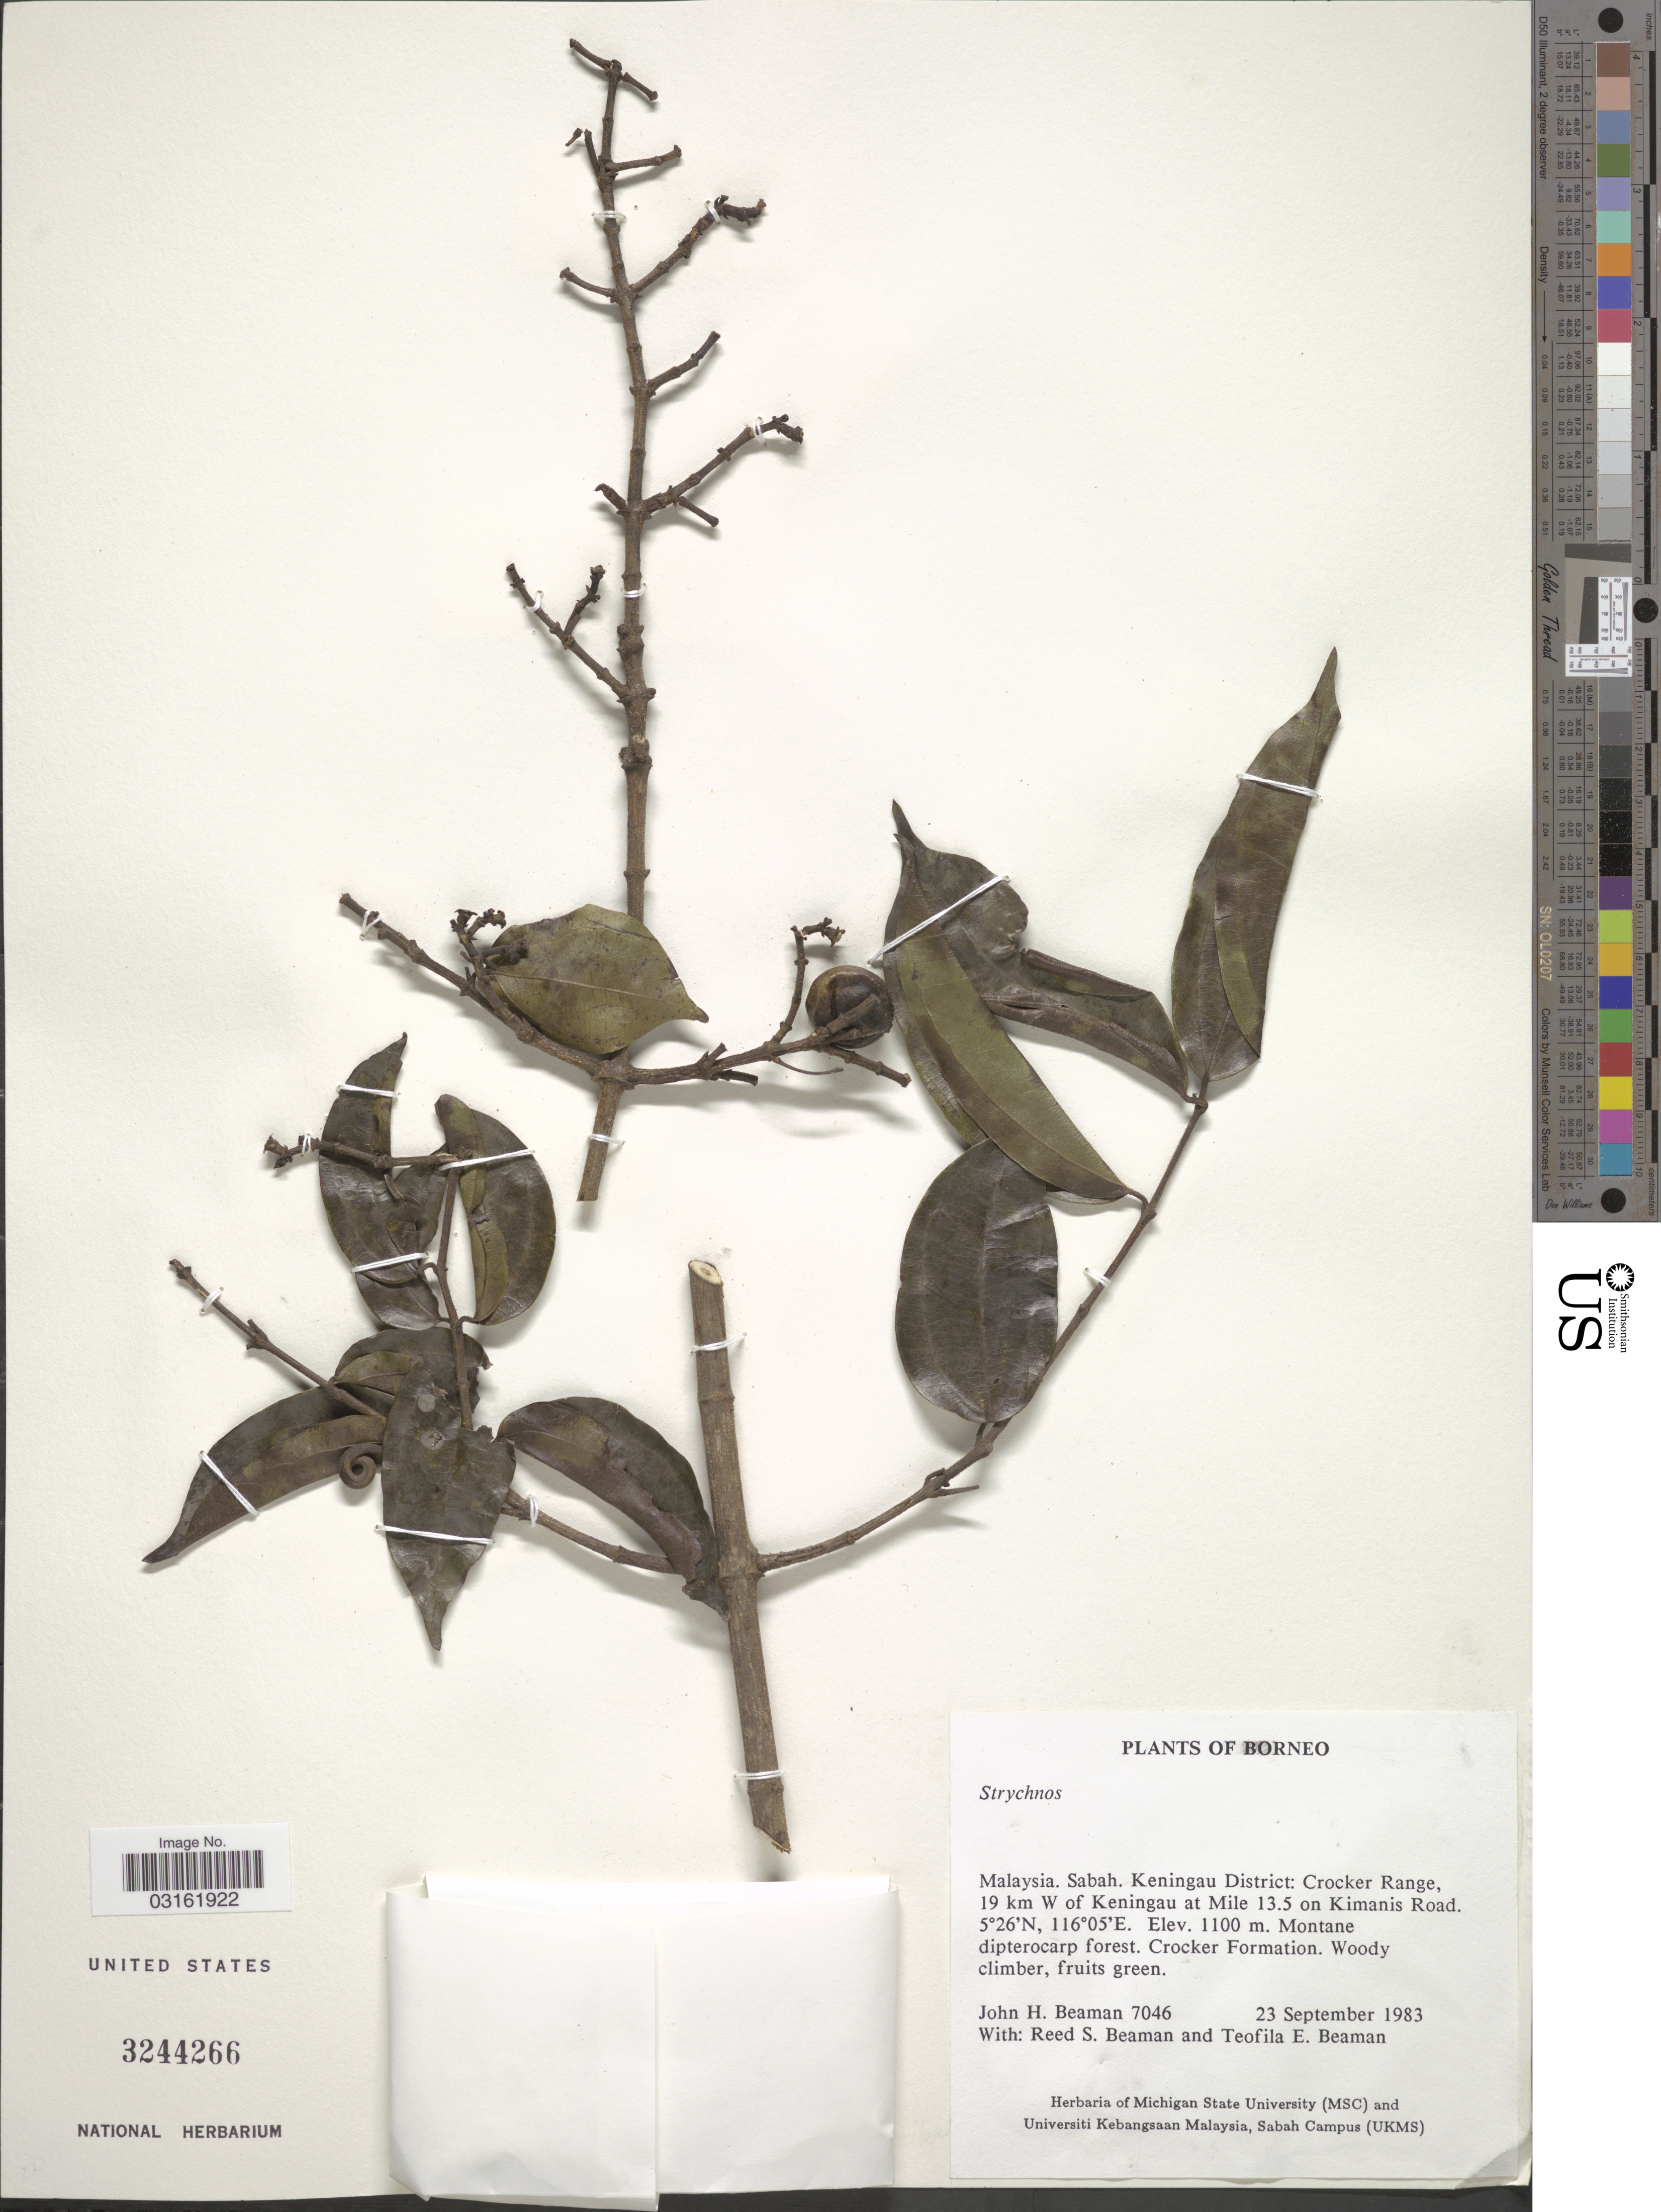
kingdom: Plantae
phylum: Tracheophyta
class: Magnoliopsida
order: Gentianales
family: Loganiaceae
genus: Strychnos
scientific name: Strychnos sp.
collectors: J. H. Beaman, R. S. Beaman & T. E. Beaman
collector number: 7046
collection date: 1983-09-23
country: Malaysia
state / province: Sabah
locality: Borneo. Keningau District: Crocker Range, 19 km W of Keningau at Mile 13.5 on Kimanis Road.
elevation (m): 1100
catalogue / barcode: US 3244266